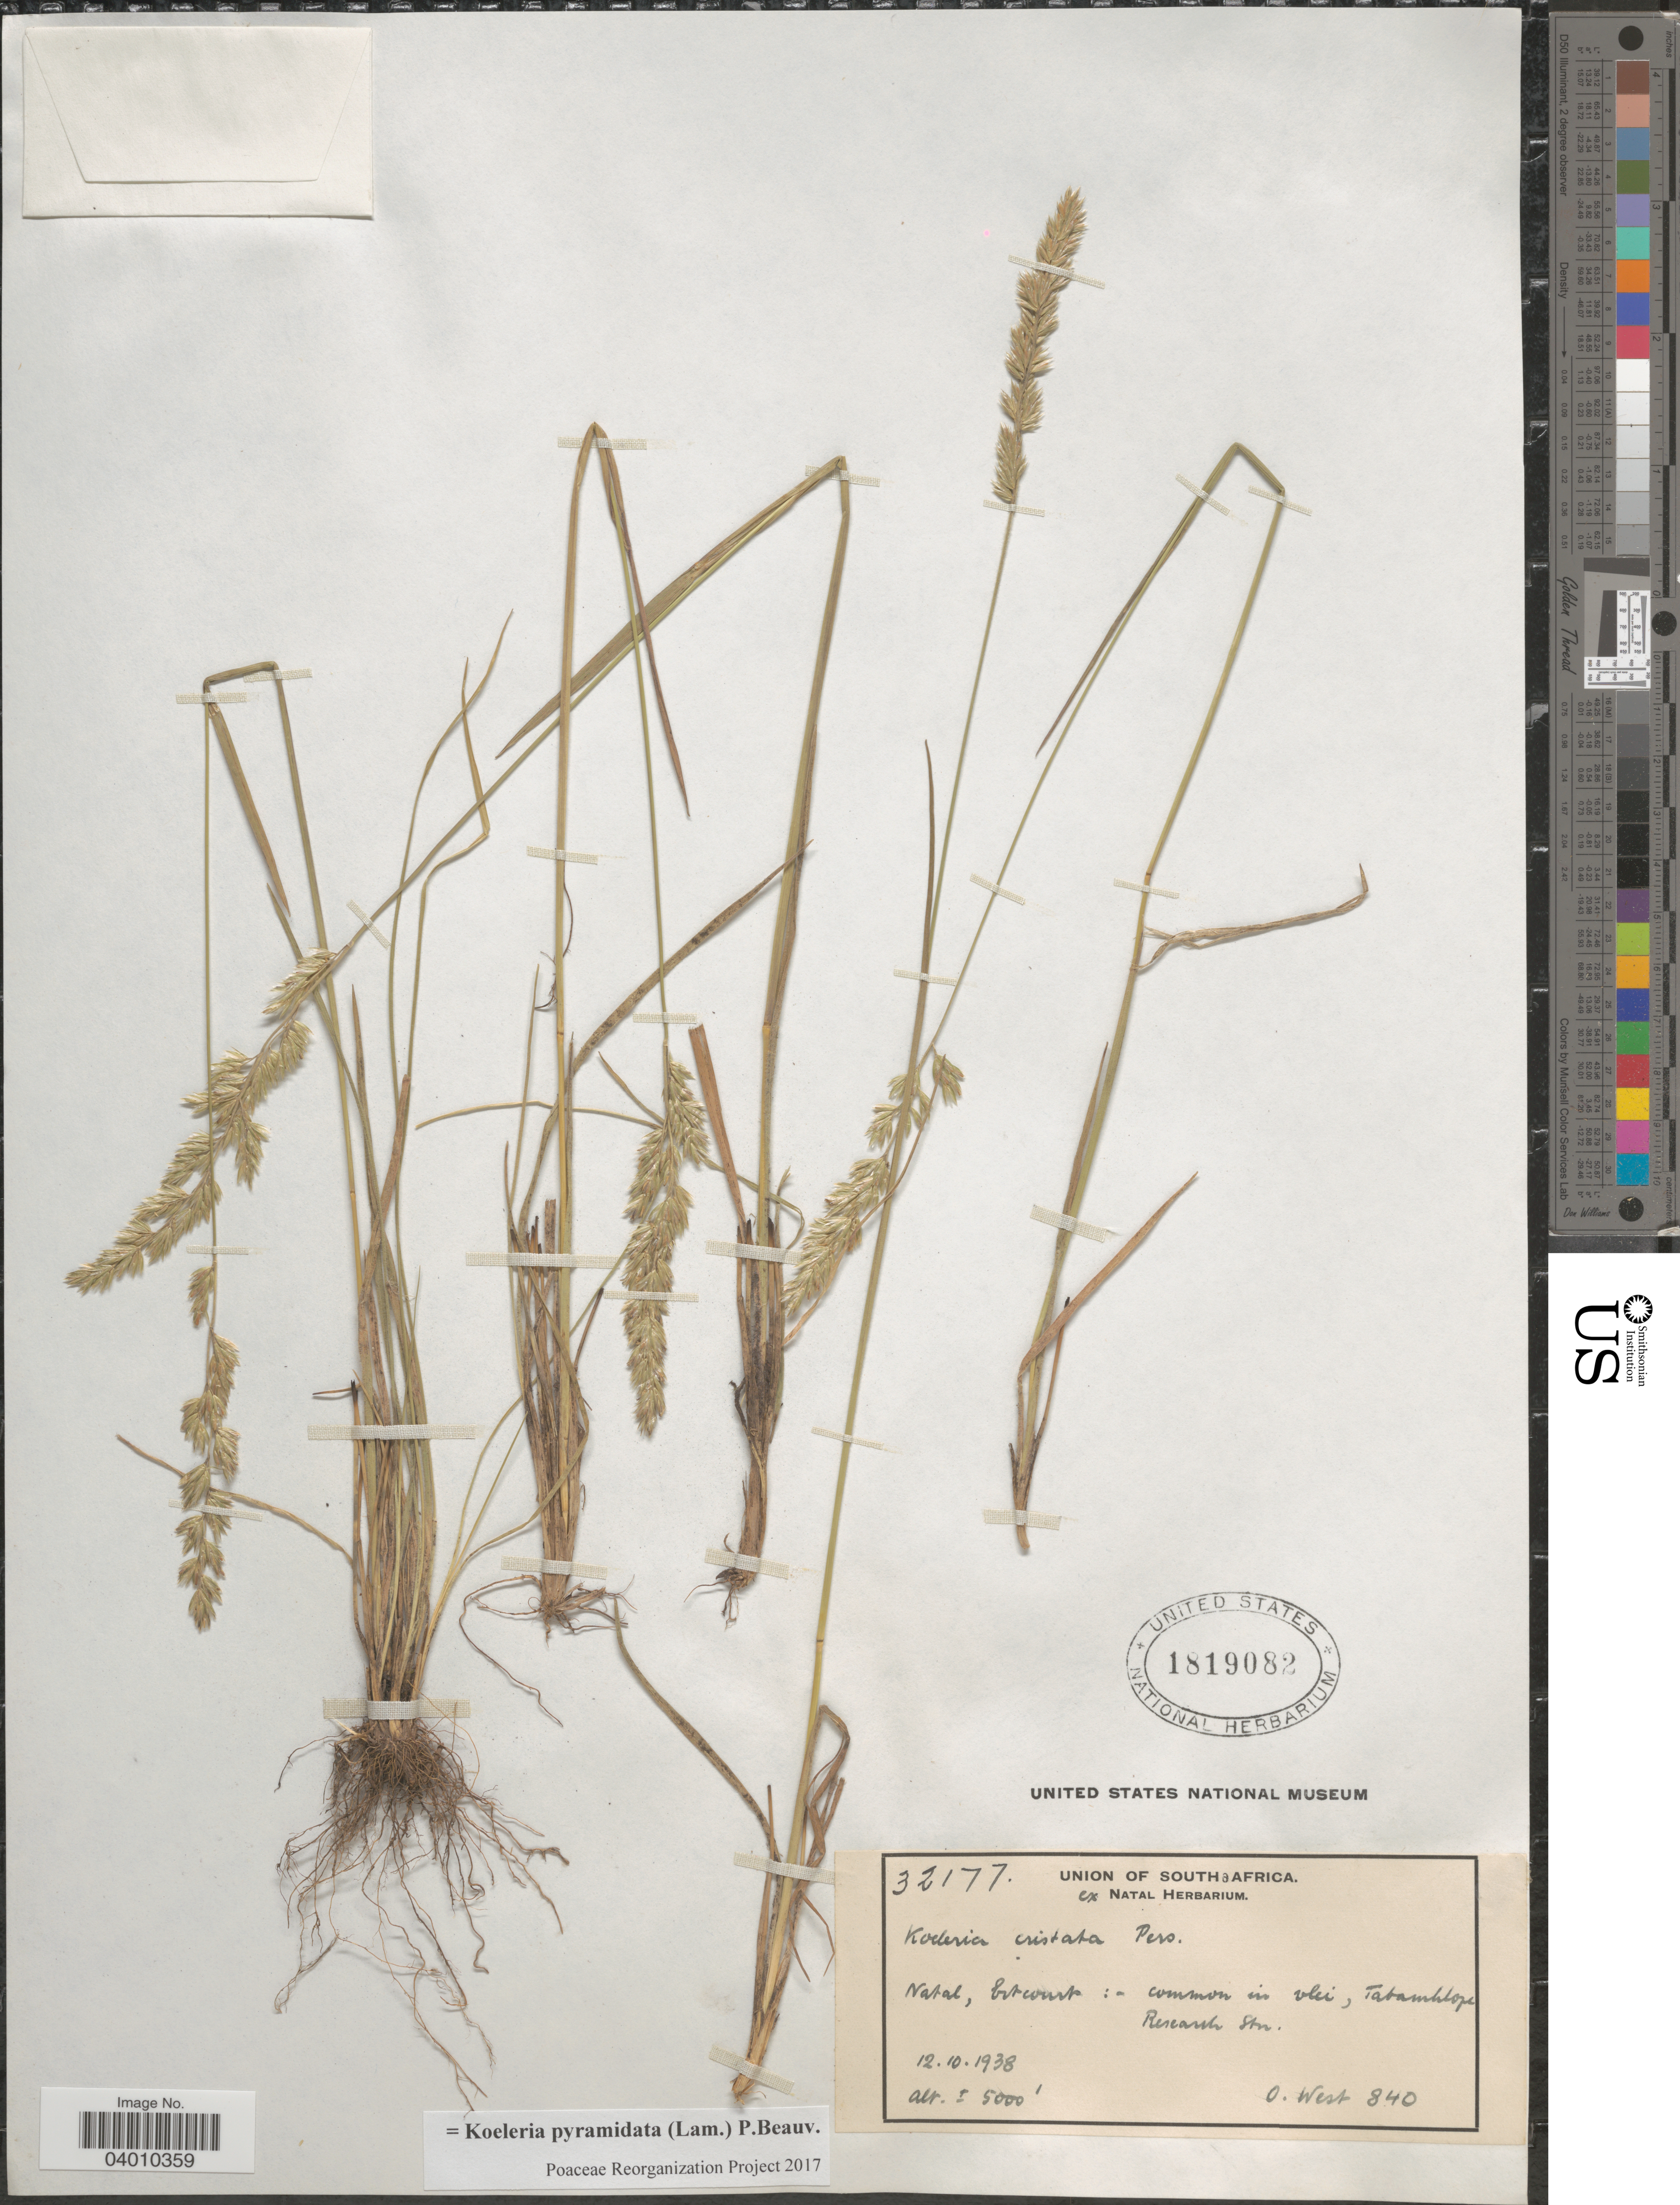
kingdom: Plantae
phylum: Tracheophyta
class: Liliopsida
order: Poales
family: Poaceae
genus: Koeleria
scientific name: Koeleria pyramidata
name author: (Lam.) P. Beauv.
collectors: O. West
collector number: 840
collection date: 1938-10-12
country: South Africa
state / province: KwaZulu-Natal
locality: Natal, Estcourt: in vlei, Tabamhlope Research Sta.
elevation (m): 1524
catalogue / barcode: US 1819082